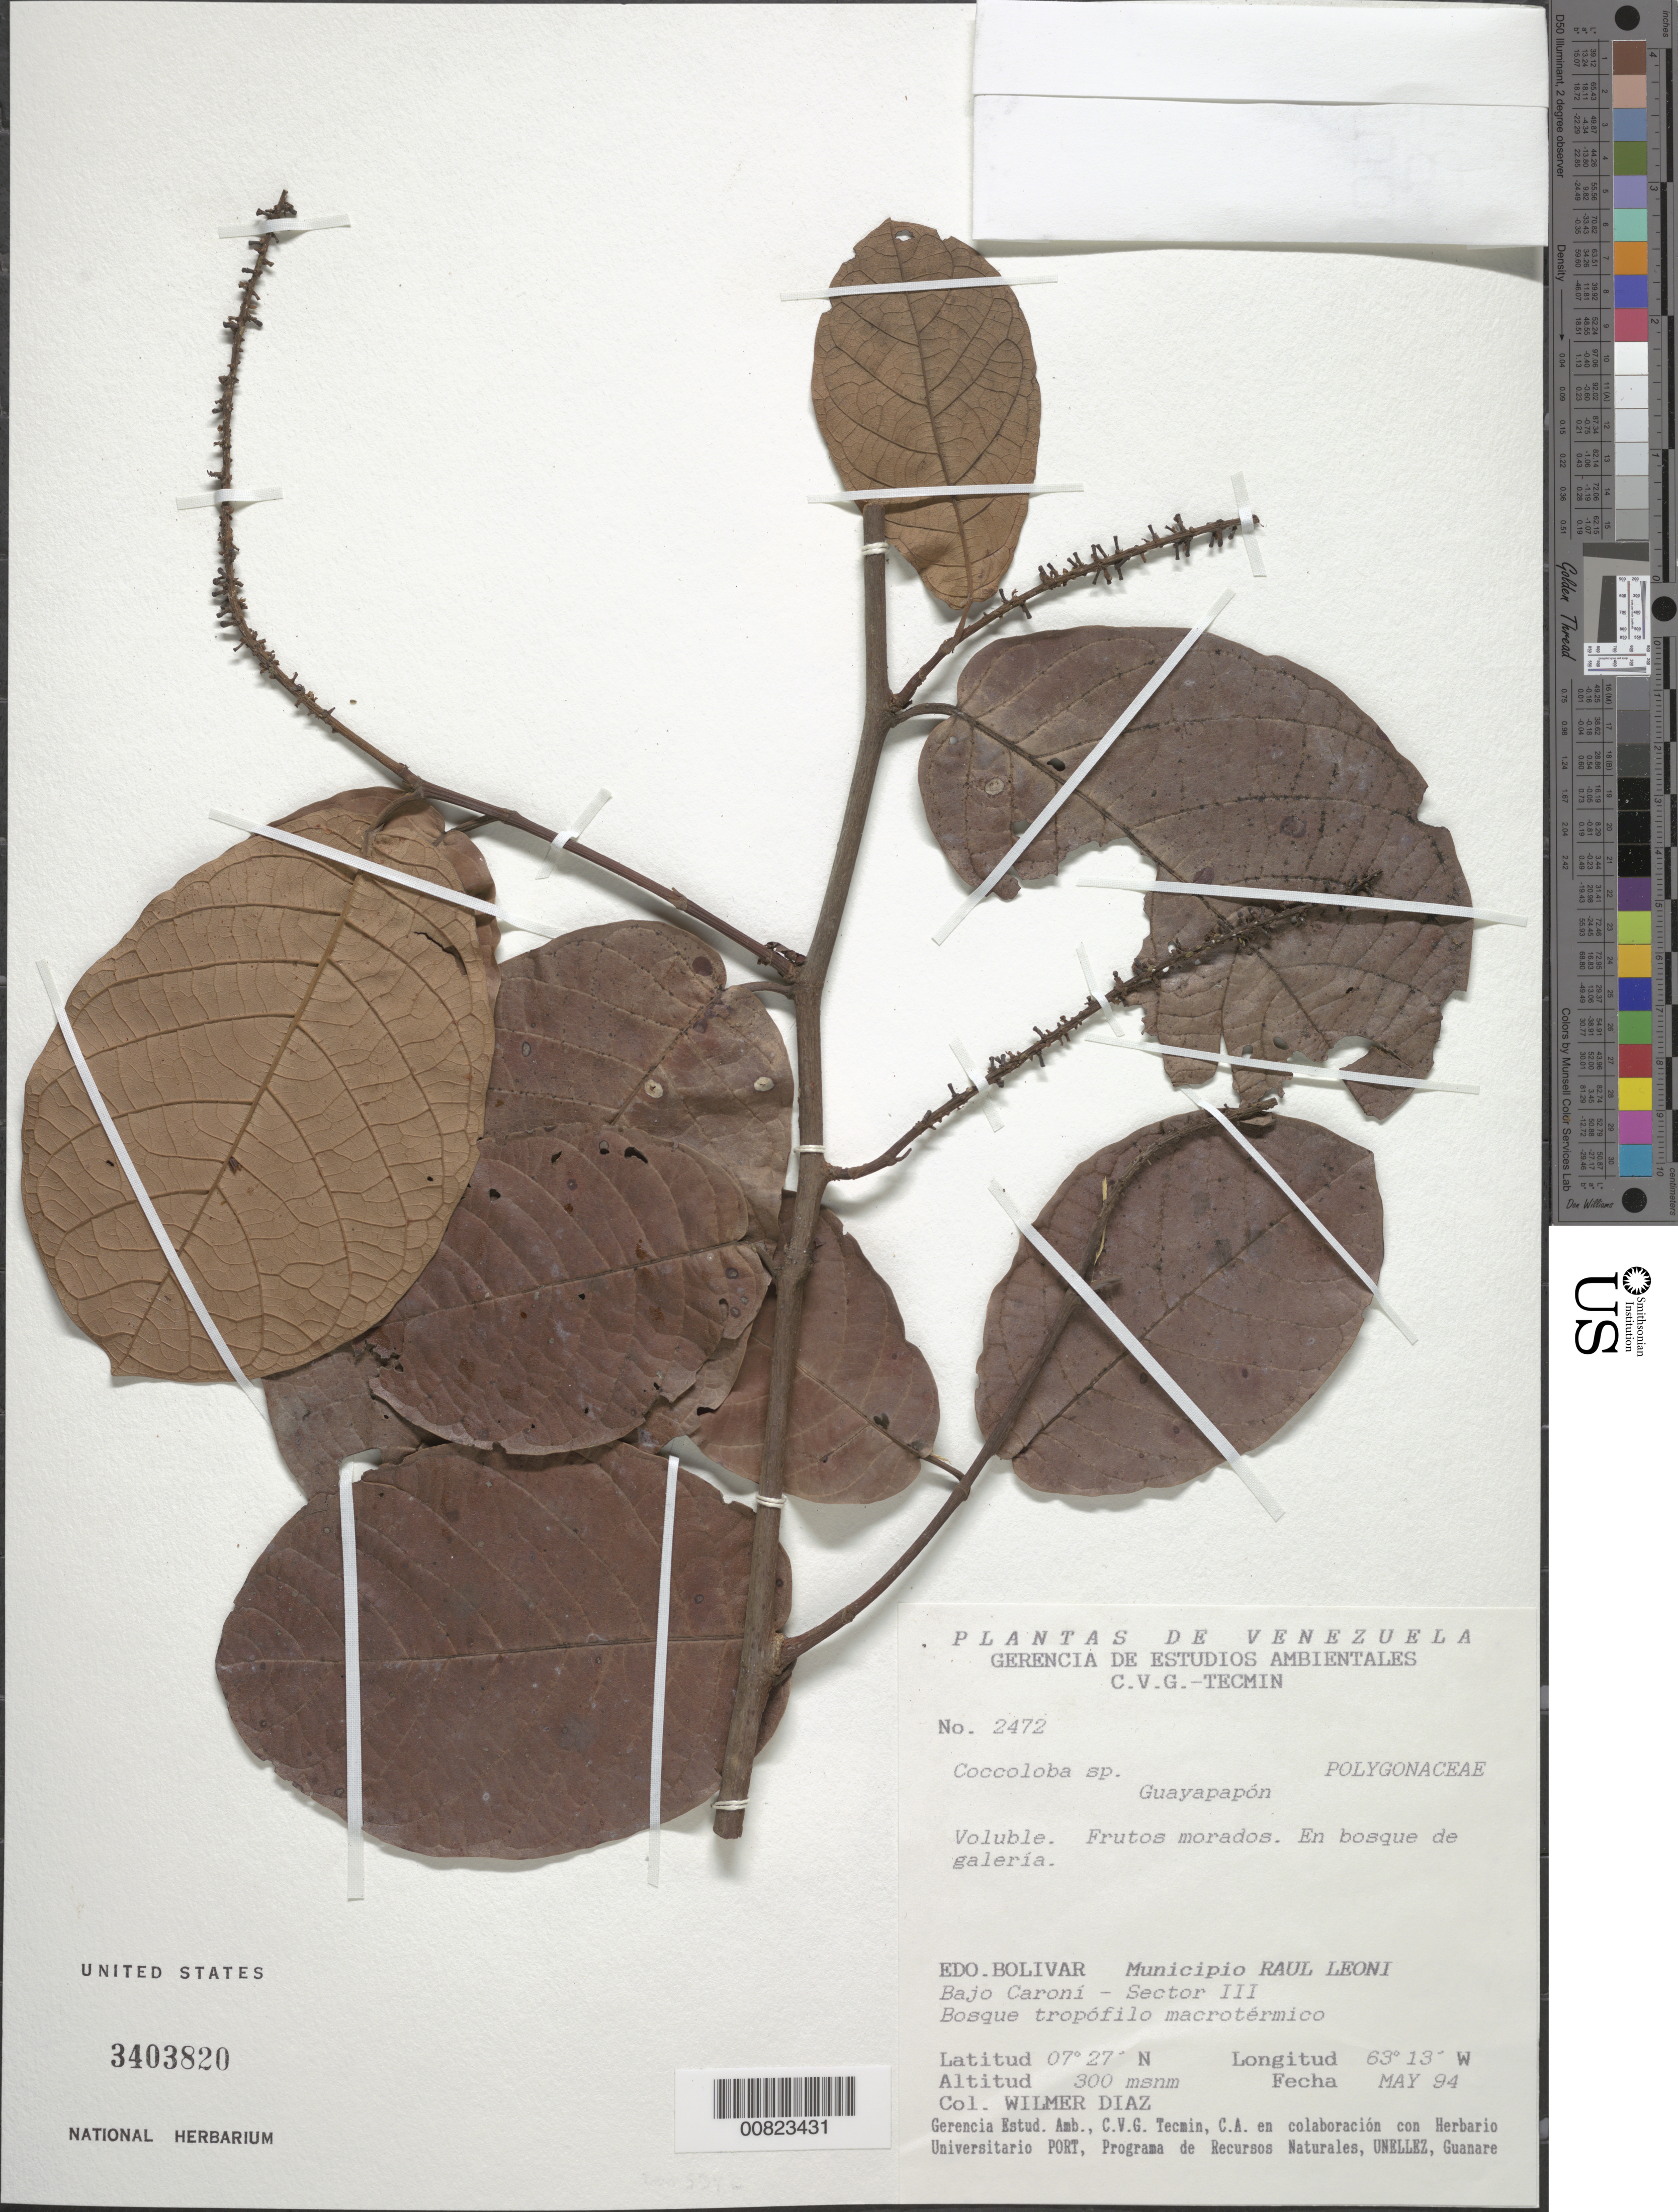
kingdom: Plantae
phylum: Tracheophyta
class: Magnoliopsida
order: Caryophyllales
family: Polygonaceae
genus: Coccoloba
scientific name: Coccoloba sp.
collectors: W. Díaz P.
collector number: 2472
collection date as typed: May-94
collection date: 1994-05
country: Venezuela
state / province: Bolívar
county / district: Angostura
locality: Mun. Raúl Leoni [=Angostura], Bajo Caroní, Sector III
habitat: Bosque tropófilo macrotérmico; en bosque de galeria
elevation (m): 300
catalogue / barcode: US 3403820